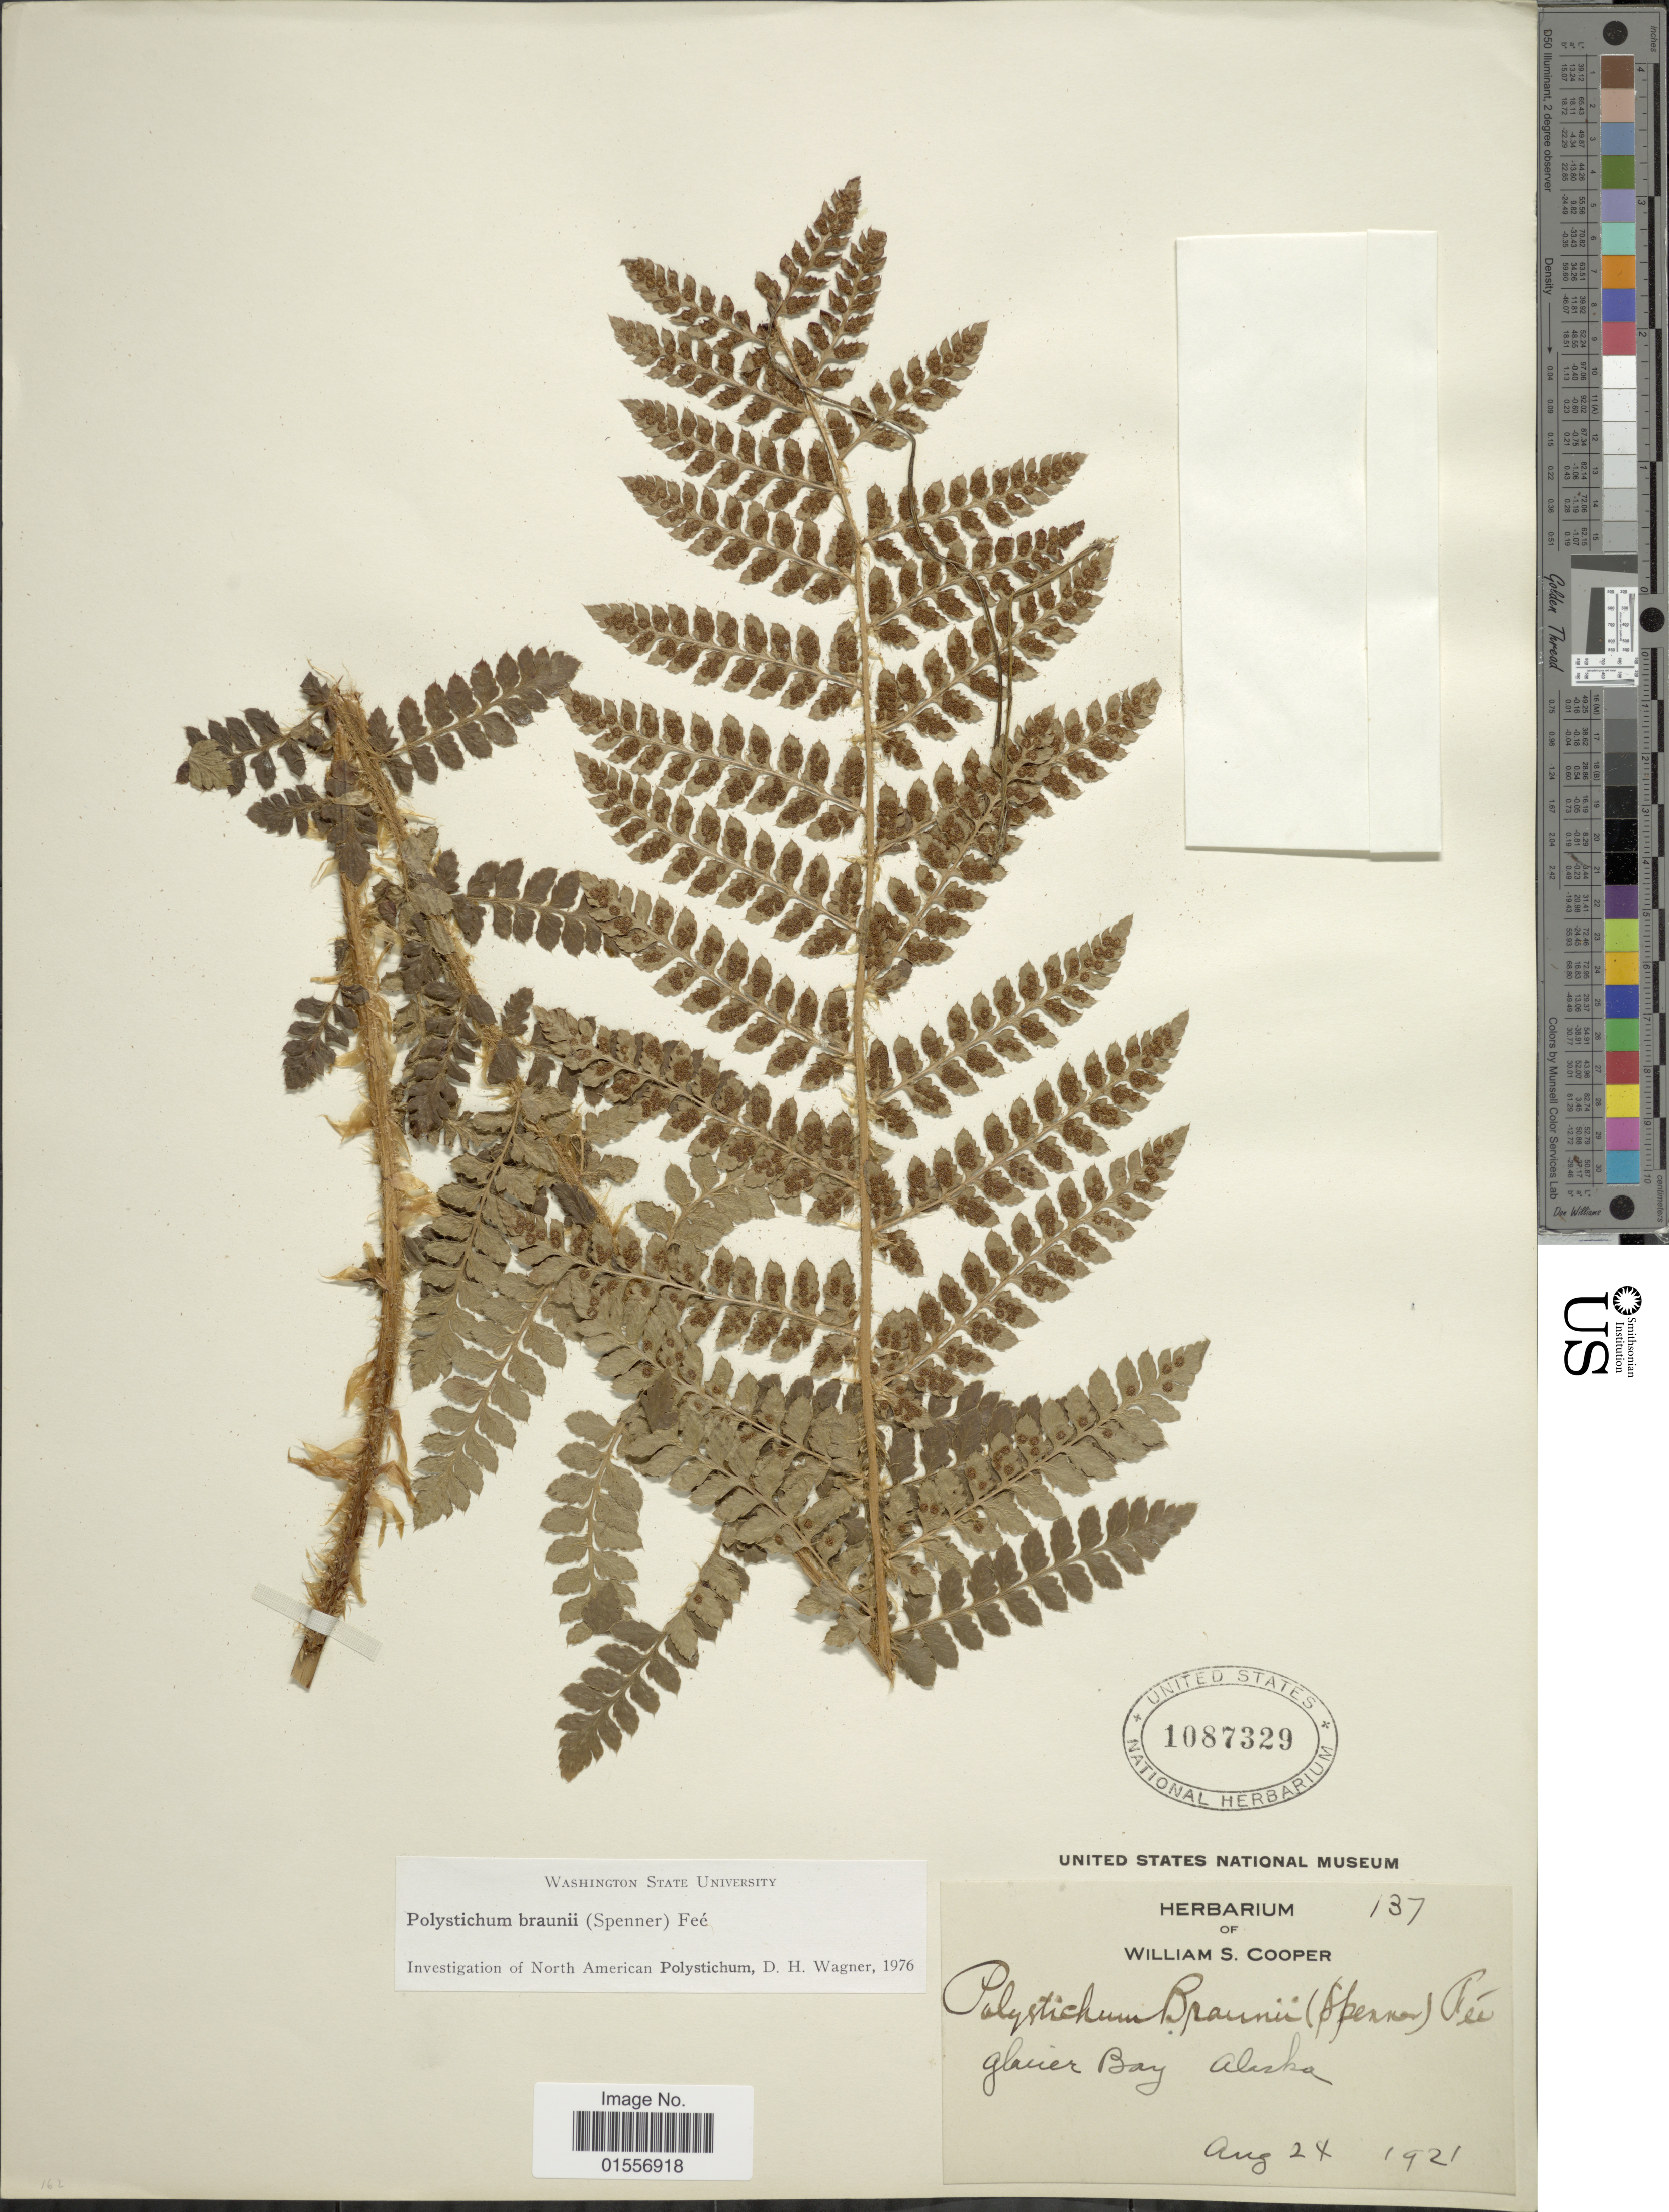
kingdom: Plantae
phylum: Tracheophyta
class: Polypodiopsida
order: Polypodiales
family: Dryopteridaceae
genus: Polystichum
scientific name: Polystichum braunii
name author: (Spenn.) Fée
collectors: ex Herb. William S. Cooper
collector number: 137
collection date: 1921-08-24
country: United States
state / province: Alaska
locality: Glacier Bay, Alaska.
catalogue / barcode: US 1087329